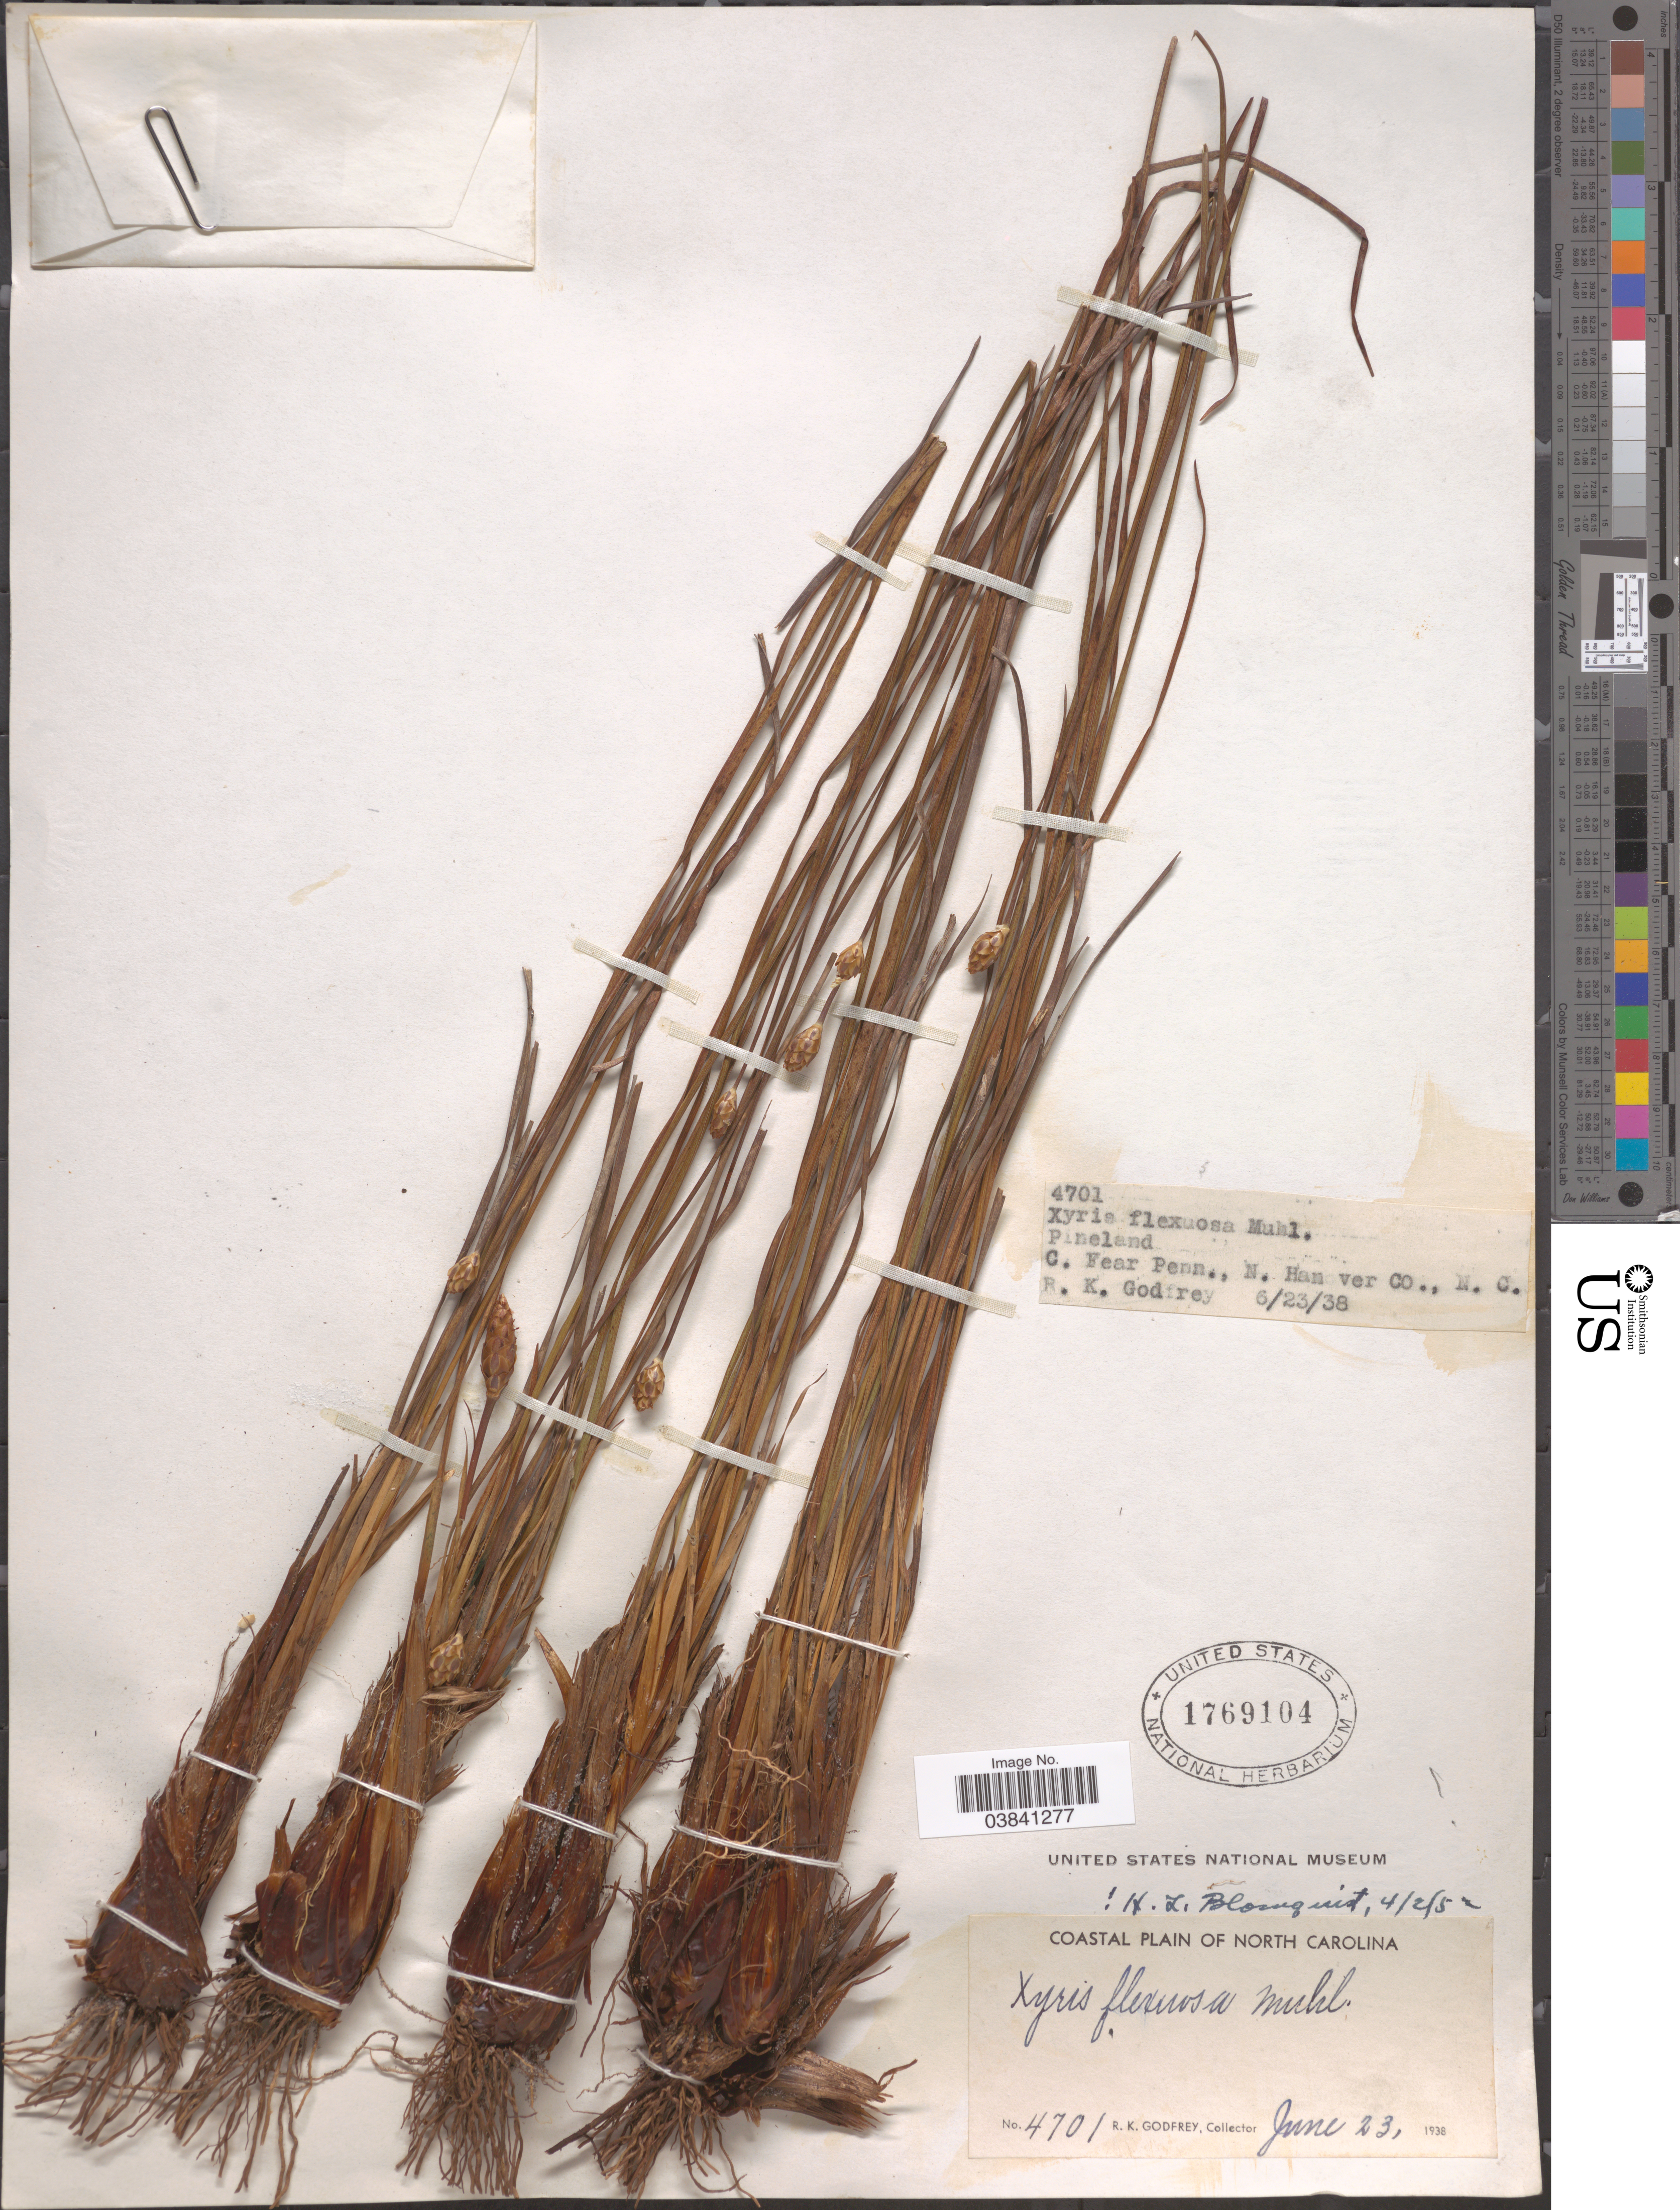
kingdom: Plantae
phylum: Tracheophyta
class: Liliopsida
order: Poales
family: Xyridaceae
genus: Xyris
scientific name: Xyris caroliniana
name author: Walter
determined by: Strong, Mark T., (BOT), Smithsonian Institution - National Museum of Natural History (UNITED STATES)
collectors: R. K. Godfrey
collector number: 4701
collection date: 1938-06-23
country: United States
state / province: North Carolina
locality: Pineland, C. Fear Penn., N. Hanover Co. Coastal Plain of North Carolina.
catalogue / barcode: US 1769104